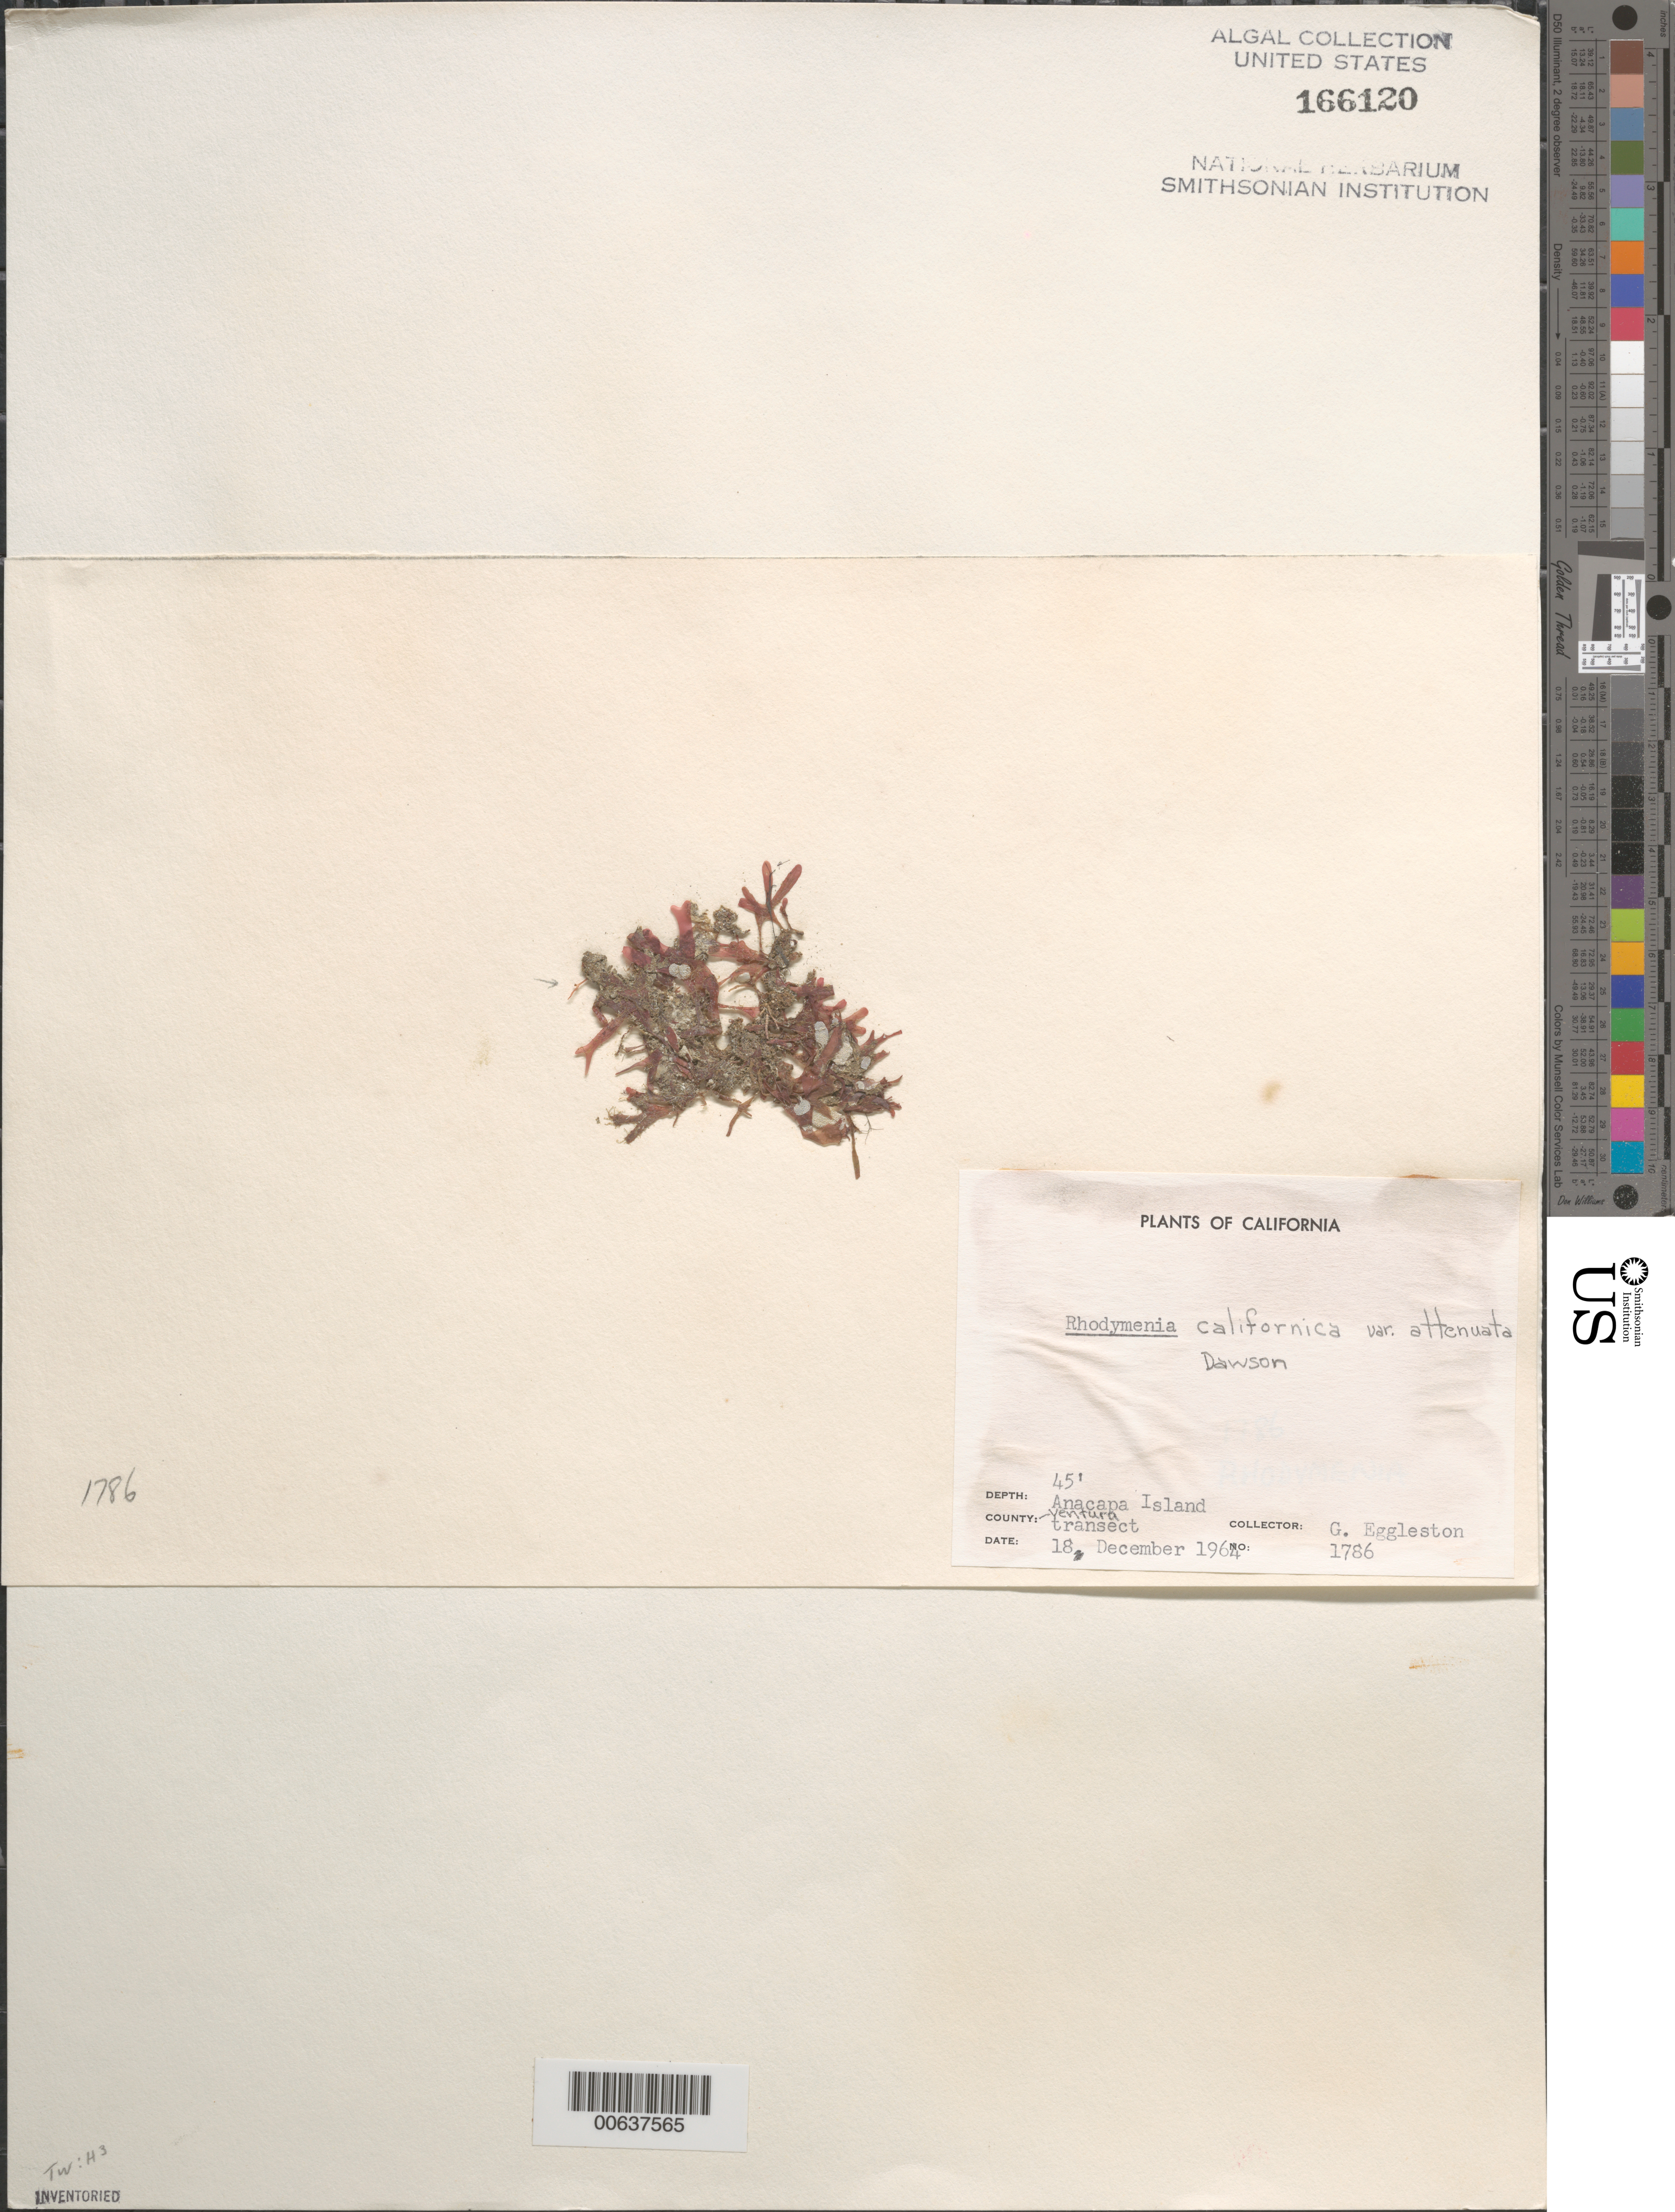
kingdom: Plantae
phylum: Rhodophyta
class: Florideophyceae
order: Rhodymeniales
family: Rhodymeniaceae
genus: Rhodymenia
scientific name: Rhodymenia californica var. attenuata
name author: (Daws.) E.Y. Dawson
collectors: G. Eggleston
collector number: Neushul 1786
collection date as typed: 18 Dec 1964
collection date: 1964-12-18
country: United States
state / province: California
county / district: Ventura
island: Anacapa Island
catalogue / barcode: US 166120